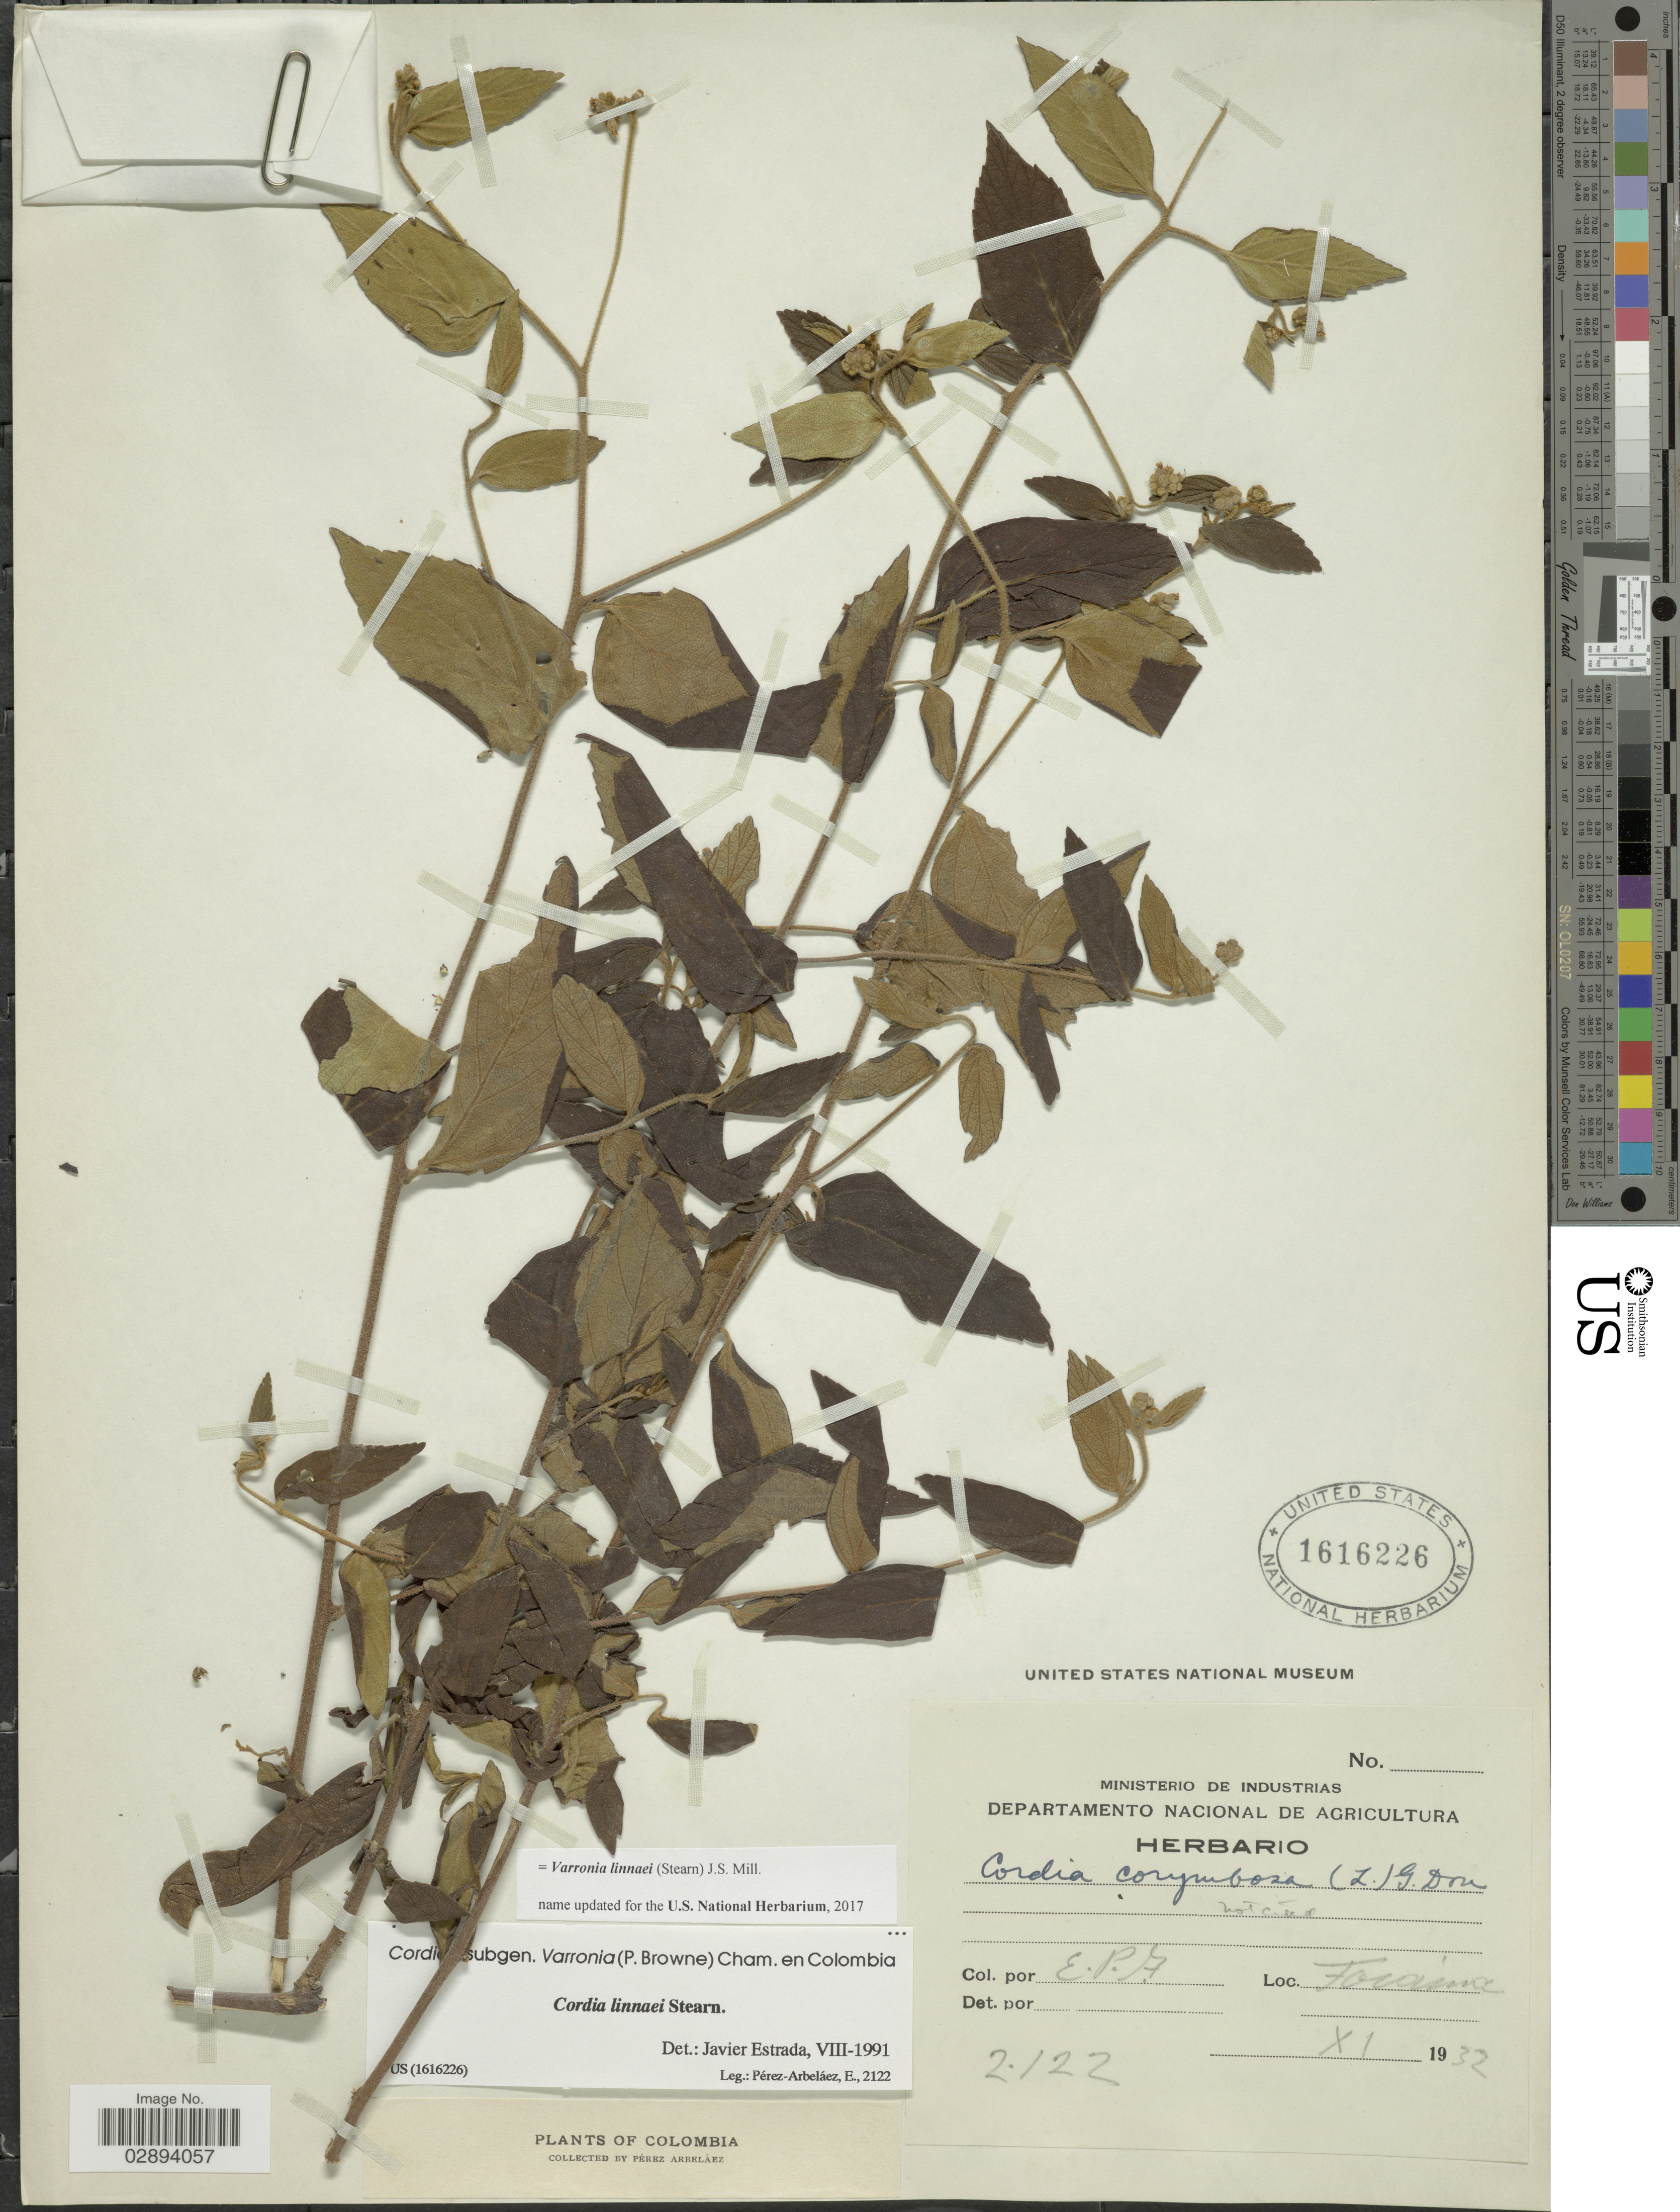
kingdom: Plantae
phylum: Tracheophyta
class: Magnoliopsida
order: Boraginales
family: Cordiaceae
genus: Varronia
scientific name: Varronia linnaei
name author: (Stearn) J.S. Mill.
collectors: E. Pérez Arbeláez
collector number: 2122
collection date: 1932-11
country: Colombia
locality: Tocaima.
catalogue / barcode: US 1616226